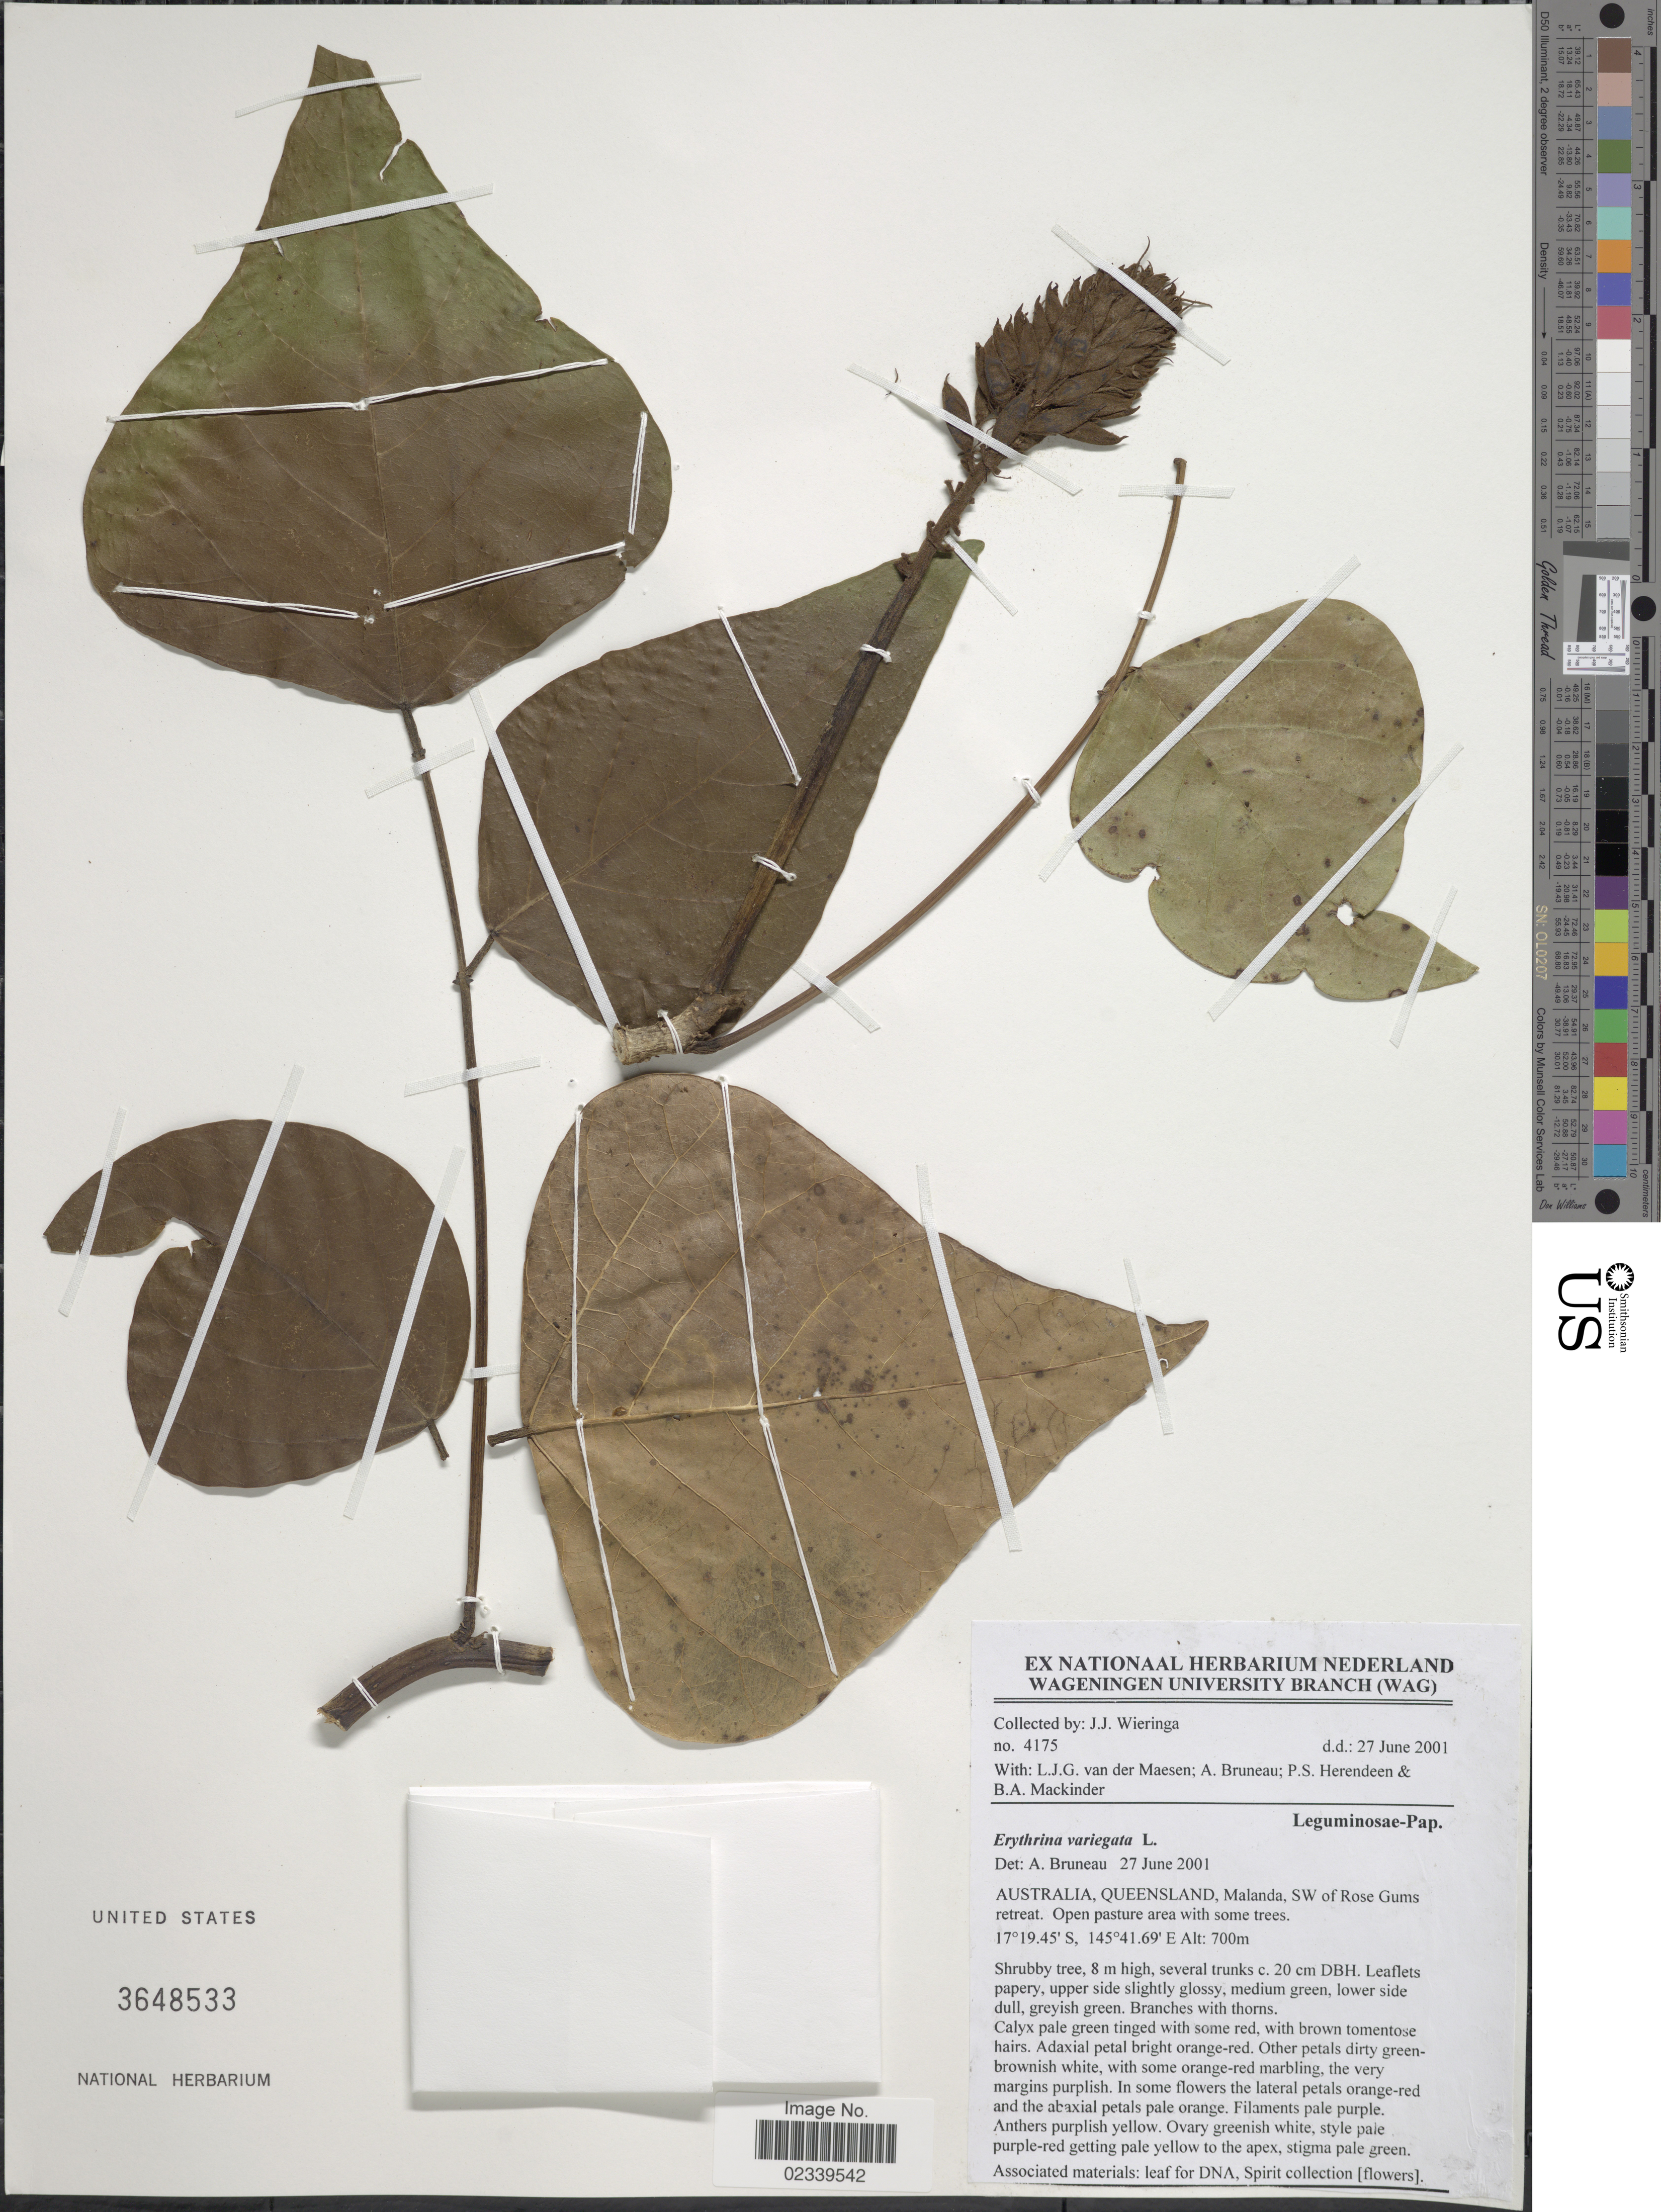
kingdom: Plantae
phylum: Tracheophyta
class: Magnoliopsida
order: Fabales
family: Fabaceae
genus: Erythrina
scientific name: Erythrina variegata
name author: L.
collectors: J. Wieringa, L. van der Maesen, A. Bruneau, P. S. Herendeen & B. Mackinder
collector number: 4175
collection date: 2001-06-27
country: Australia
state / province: Queensland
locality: Malanda, SW of Rose Gums retreat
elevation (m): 700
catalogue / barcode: US 3658533